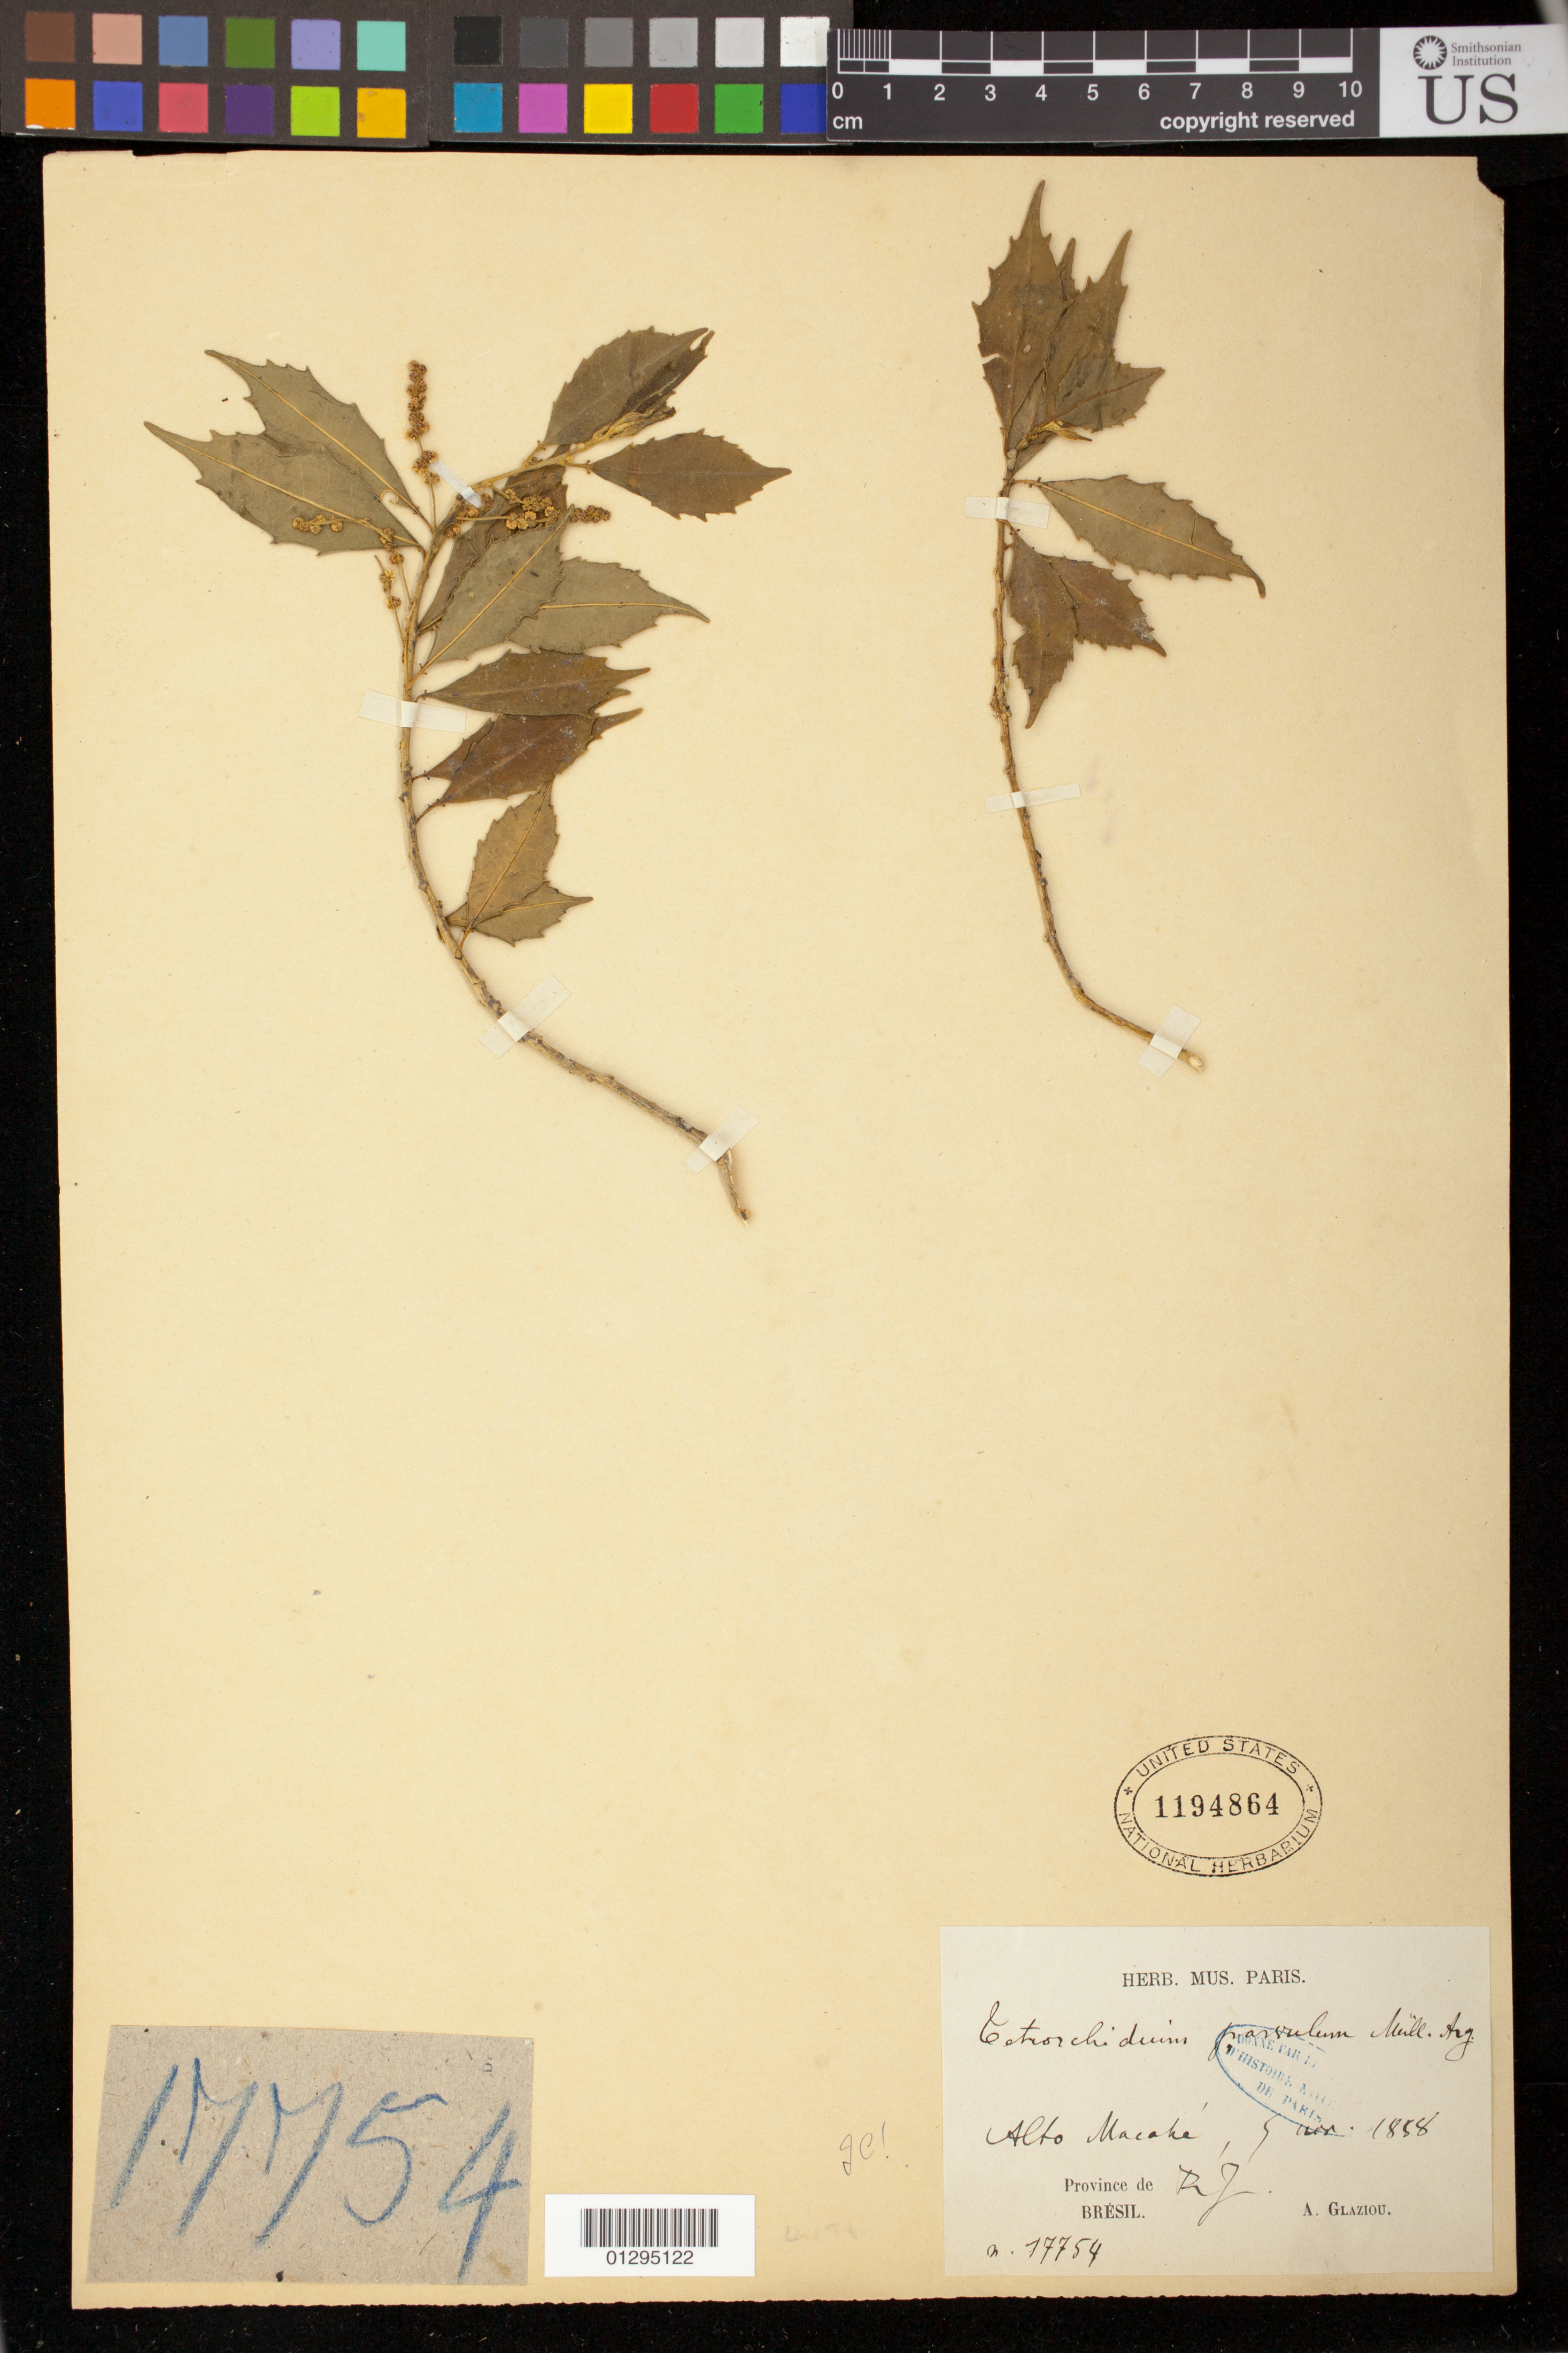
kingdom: Plantae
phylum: Tracheophyta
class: Magnoliopsida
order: Malpighiales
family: Euphorbiaceae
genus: Tetrorchidium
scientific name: Tetrorchidium parvulum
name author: Müll. Arg.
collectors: A. F. M. Glaziou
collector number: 17754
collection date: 1888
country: Brazil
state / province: Rio de Janeiro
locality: Alto Macahe [Macae]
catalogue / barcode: US 1194864